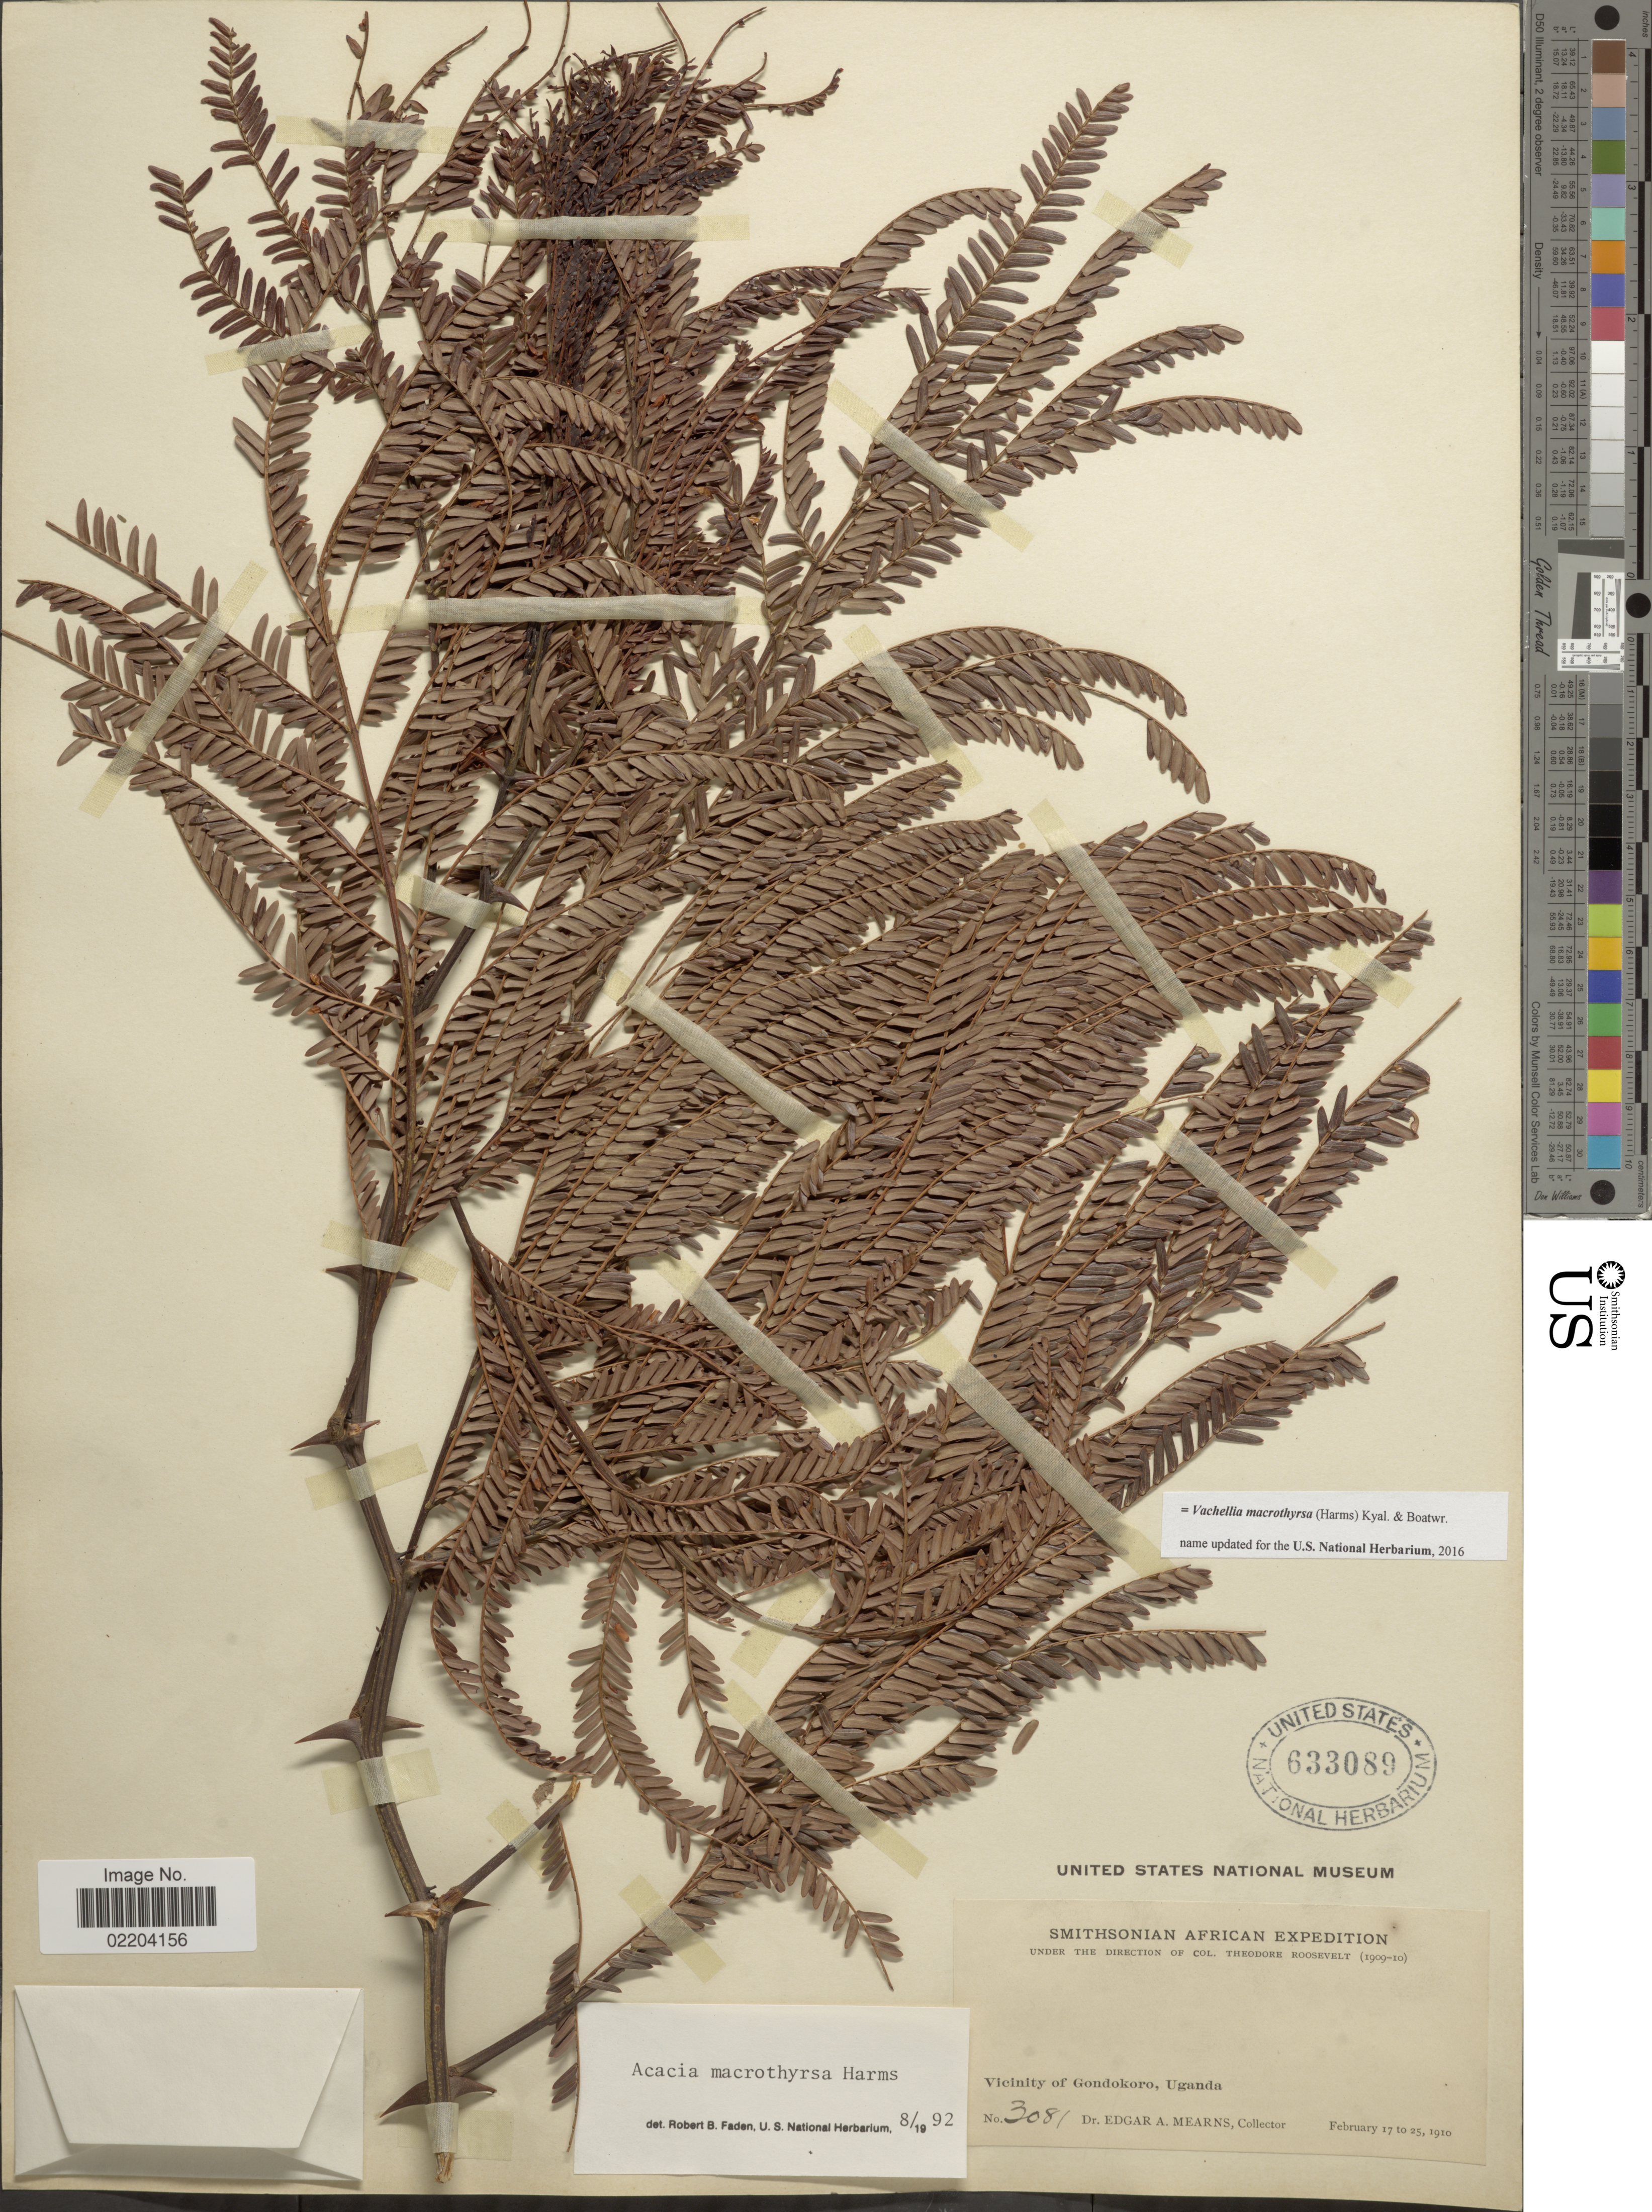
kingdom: Plantae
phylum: Tracheophyta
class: Magnoliopsida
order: Fabales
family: Fabaceae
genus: Vachellia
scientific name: Vachellia macrothyrsa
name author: (Harms) Kyal. & Boatwr.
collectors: E. A. Mearns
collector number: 3081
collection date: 1910-02-17/1910-02-25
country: Uganda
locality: Vicinity of Gondokoro, Uganda.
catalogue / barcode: US 633089